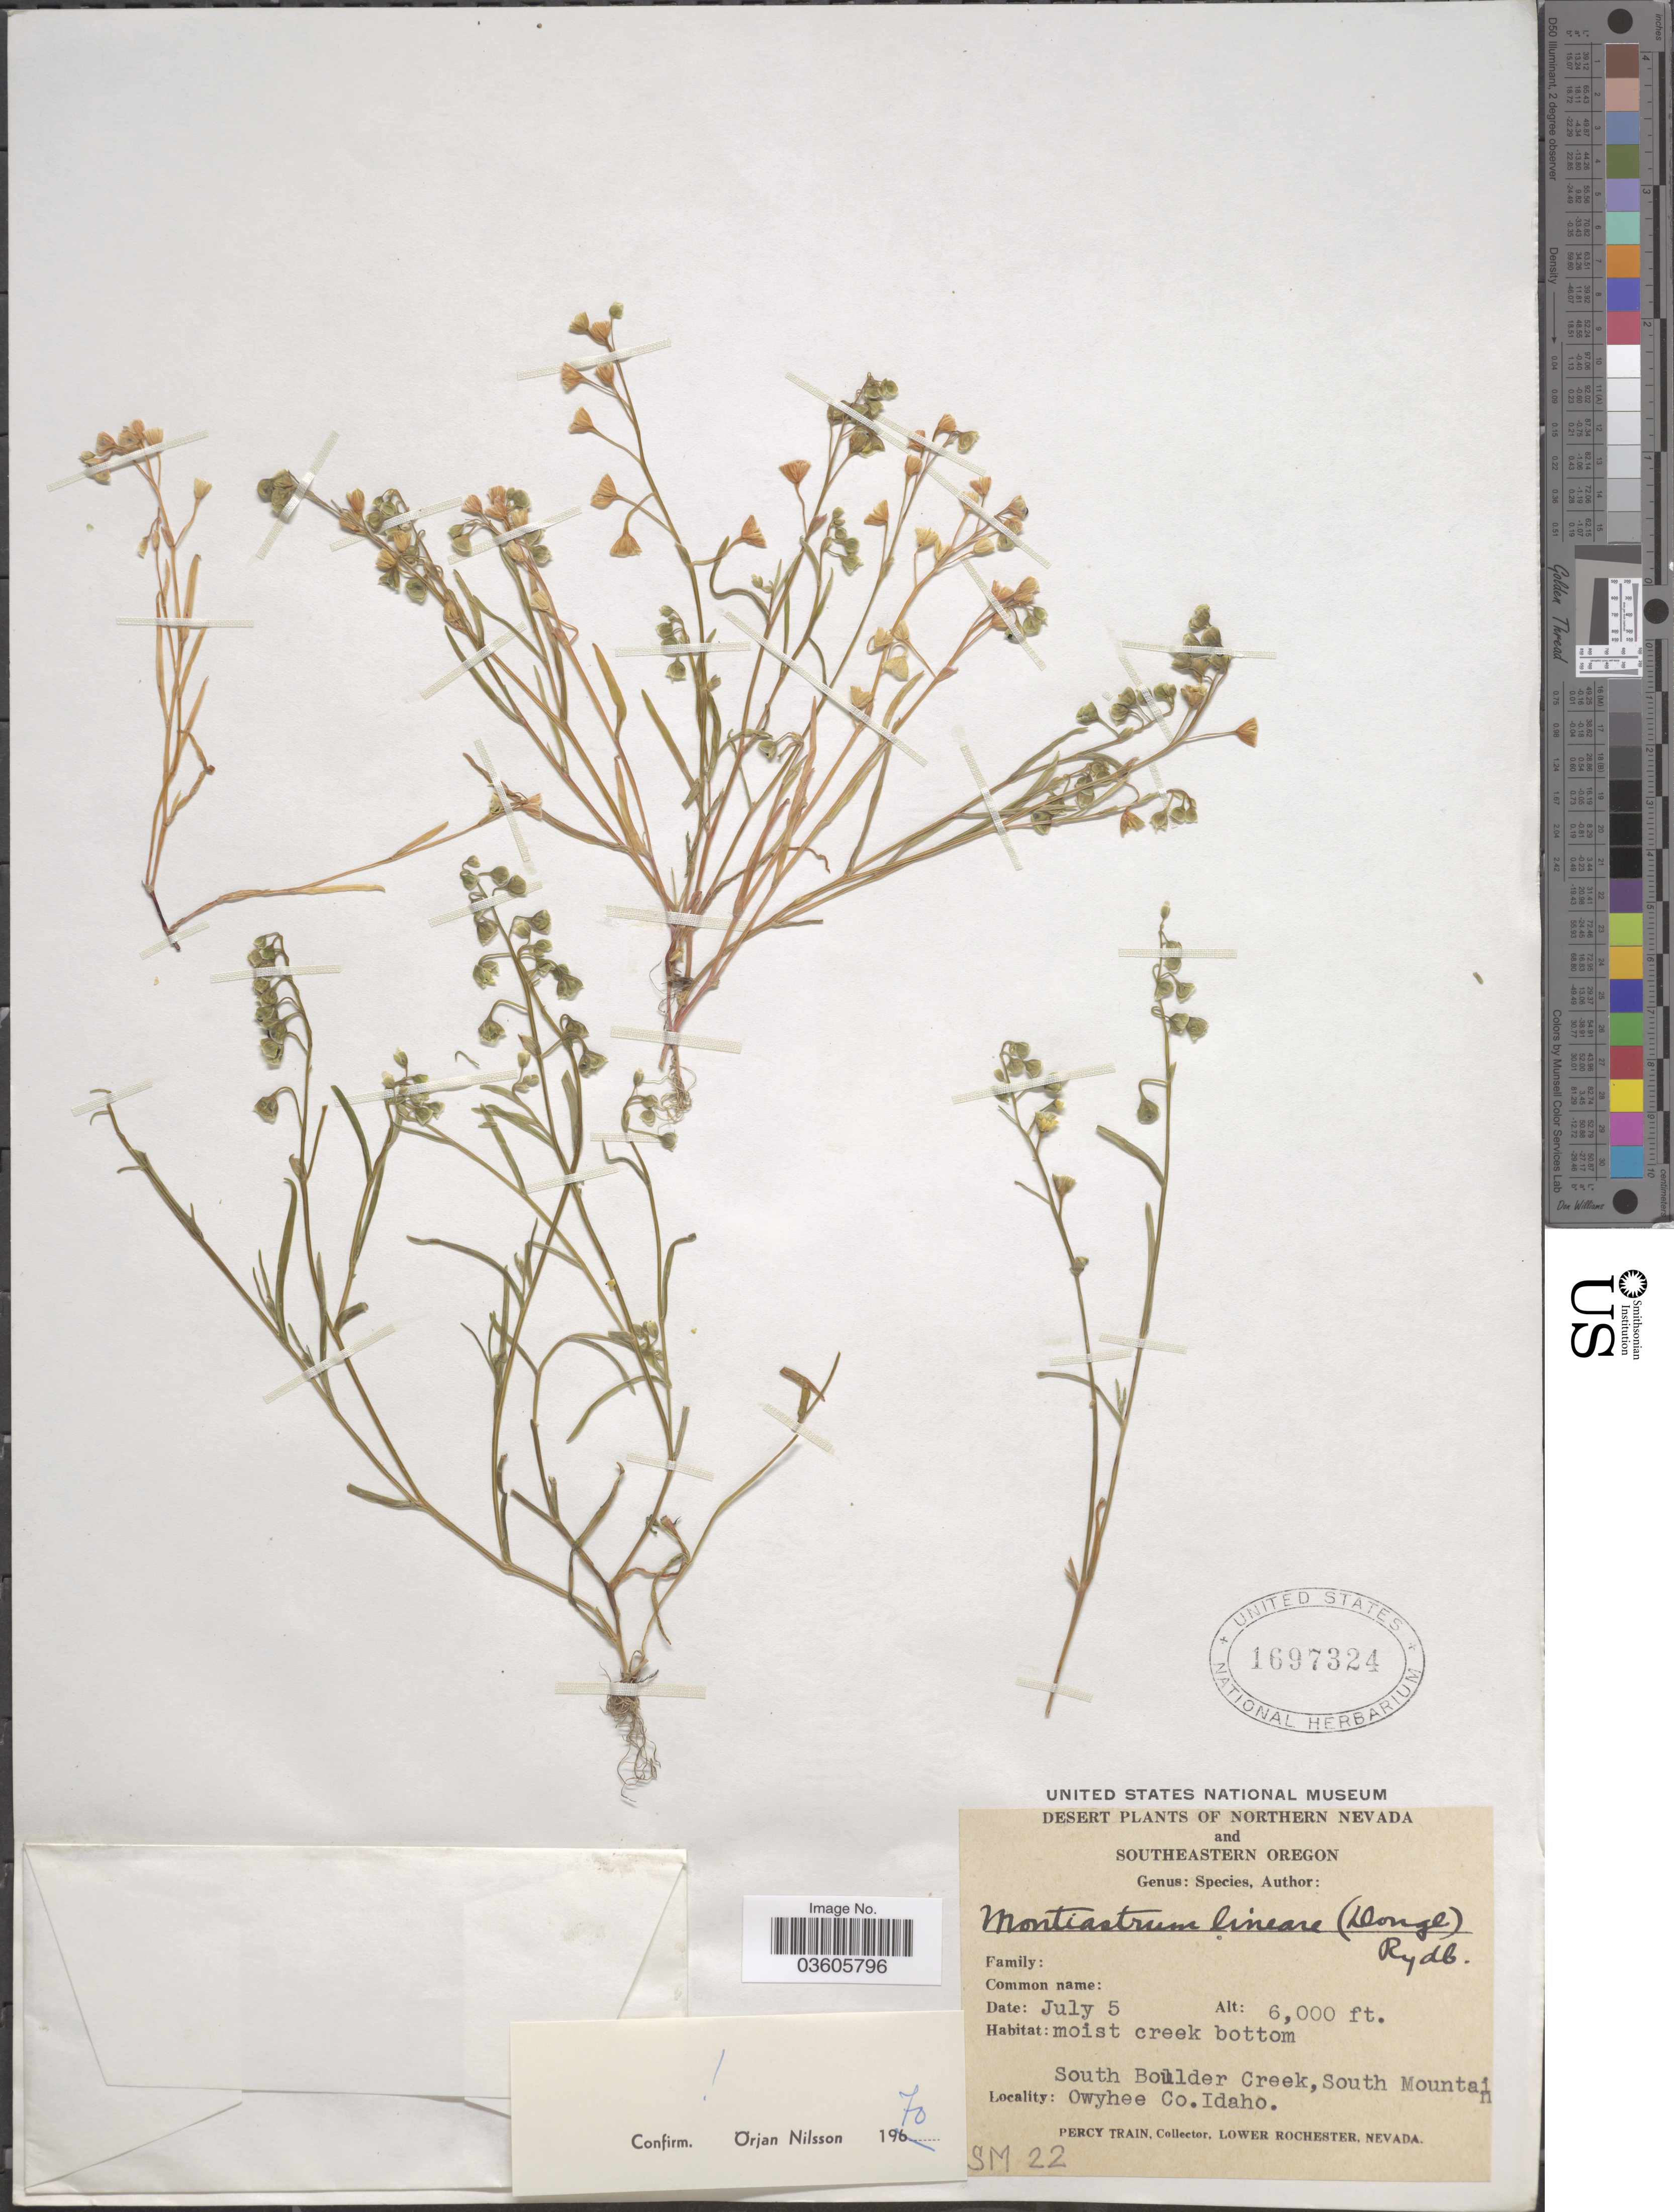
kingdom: Plantae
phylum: Tracheophyta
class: Magnoliopsida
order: Caryophyllales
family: Montiaceae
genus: Montia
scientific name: Montia linearis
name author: (Douglas) Greene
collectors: P. Train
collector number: SM22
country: United States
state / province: Idaho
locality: South Boulder Creek, South Mountain, Owyhee Co.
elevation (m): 1829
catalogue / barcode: US 1697324